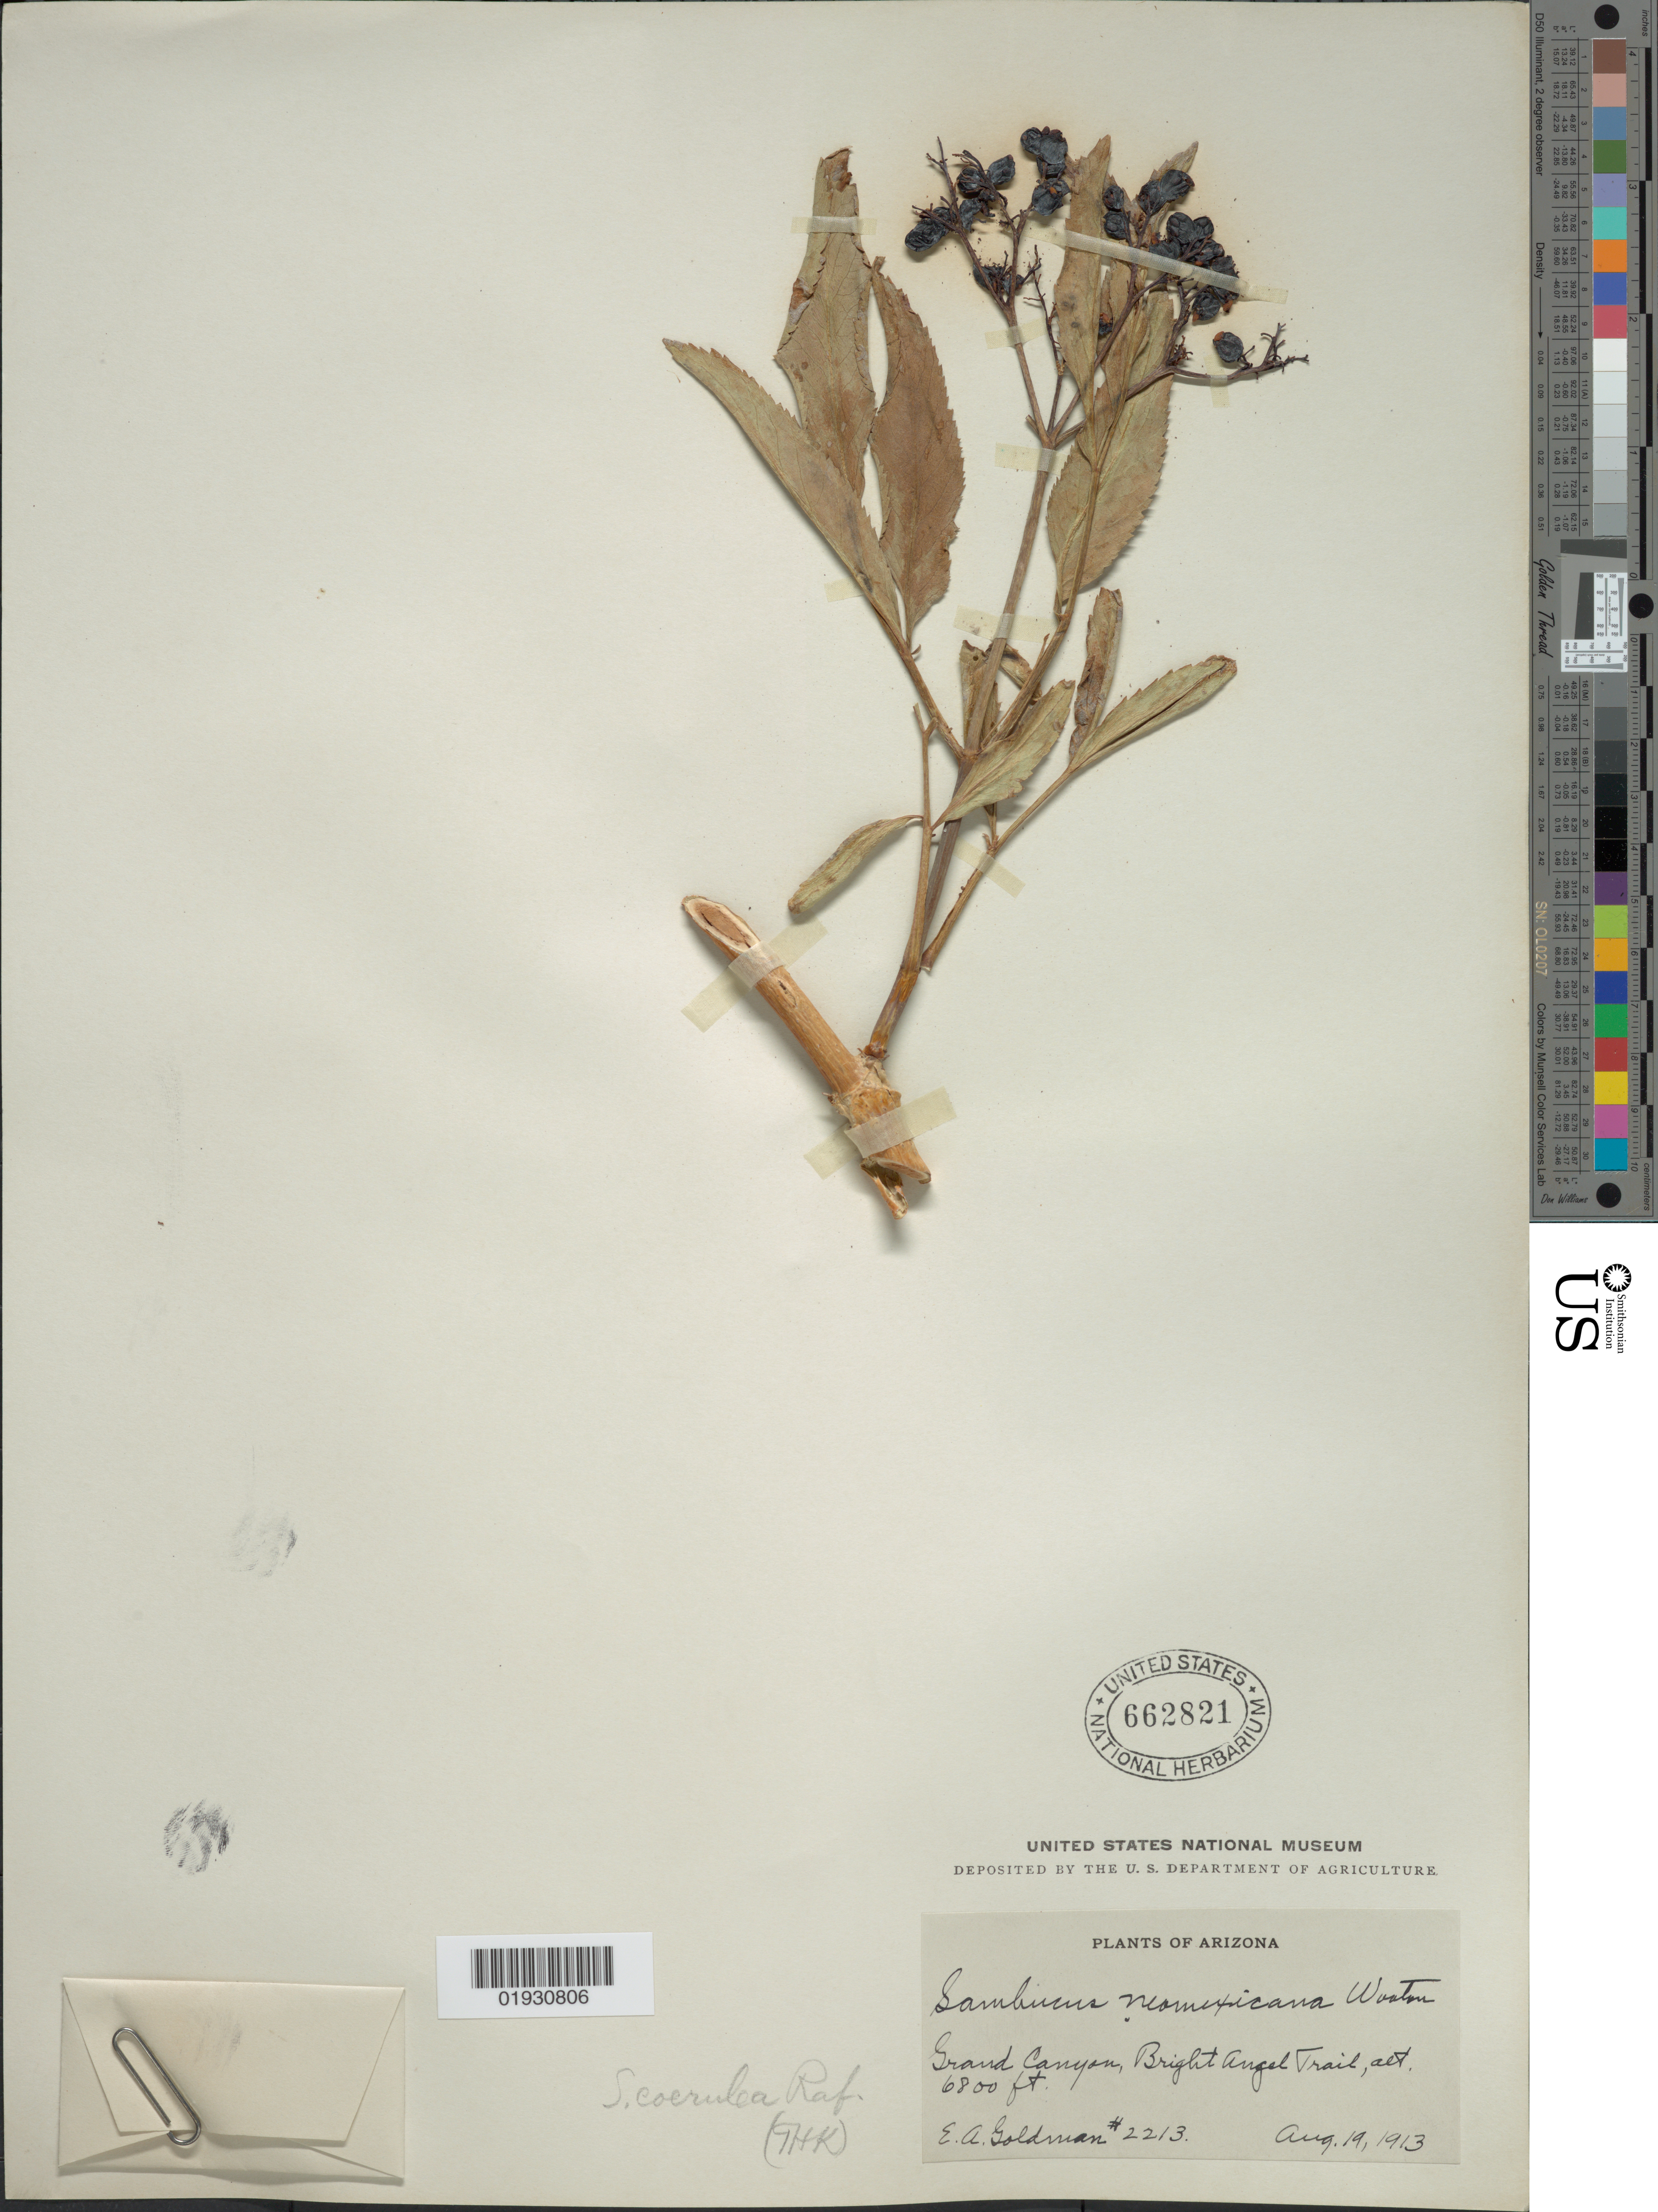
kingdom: Plantae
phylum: Tracheophyta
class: Magnoliopsida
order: Dipsacales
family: Viburnaceae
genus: Sambucus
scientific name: Sambucus cerulea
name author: Raf.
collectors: E. A. Goldman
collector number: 2213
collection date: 1913-08-19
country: United States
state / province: Arizona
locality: Grand Canyon, Bright Angel Trail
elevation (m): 2073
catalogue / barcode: US 662821